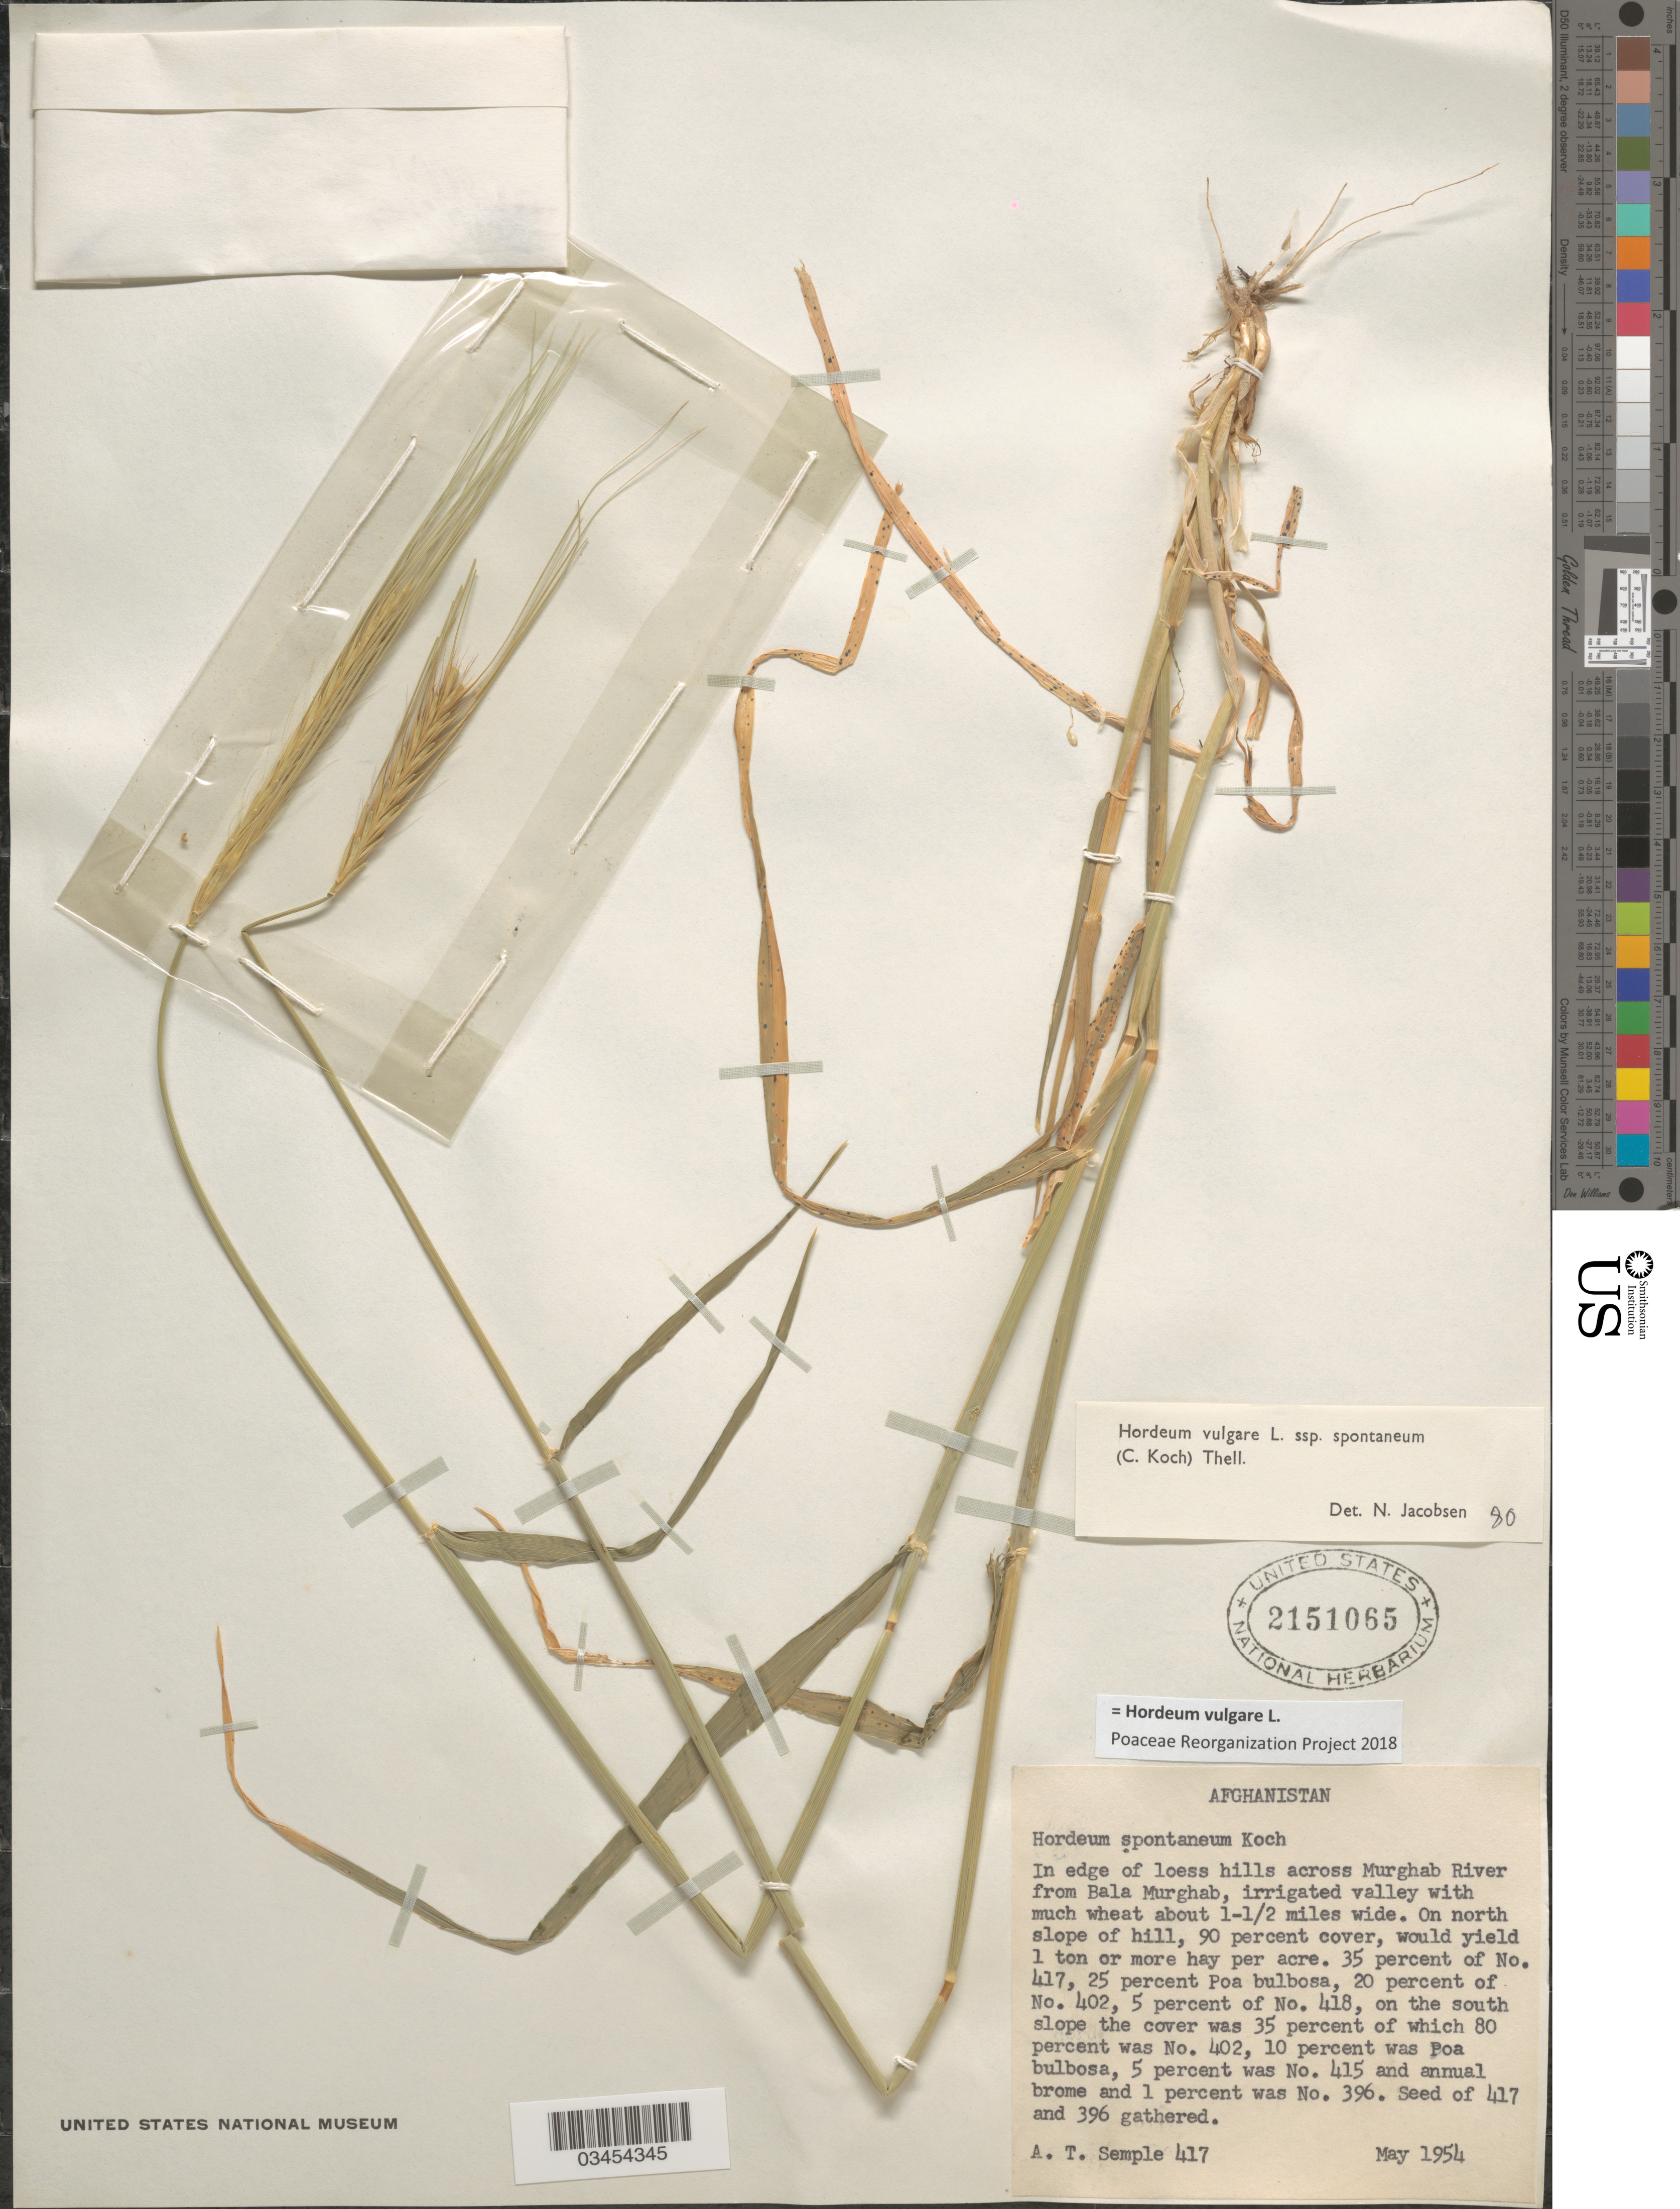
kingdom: Plantae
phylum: Tracheophyta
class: Liliopsida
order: Poales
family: Poaceae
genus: Hordeum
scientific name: Hordeum vulgare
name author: L.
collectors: A. Semple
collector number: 417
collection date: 1954-05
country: Afghanistan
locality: In edge of loess hills across Murghab River from Bala Murghab, irrigated valley with much wheat about 1-½ miles wide. On north slope of hill.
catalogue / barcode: US 2151065